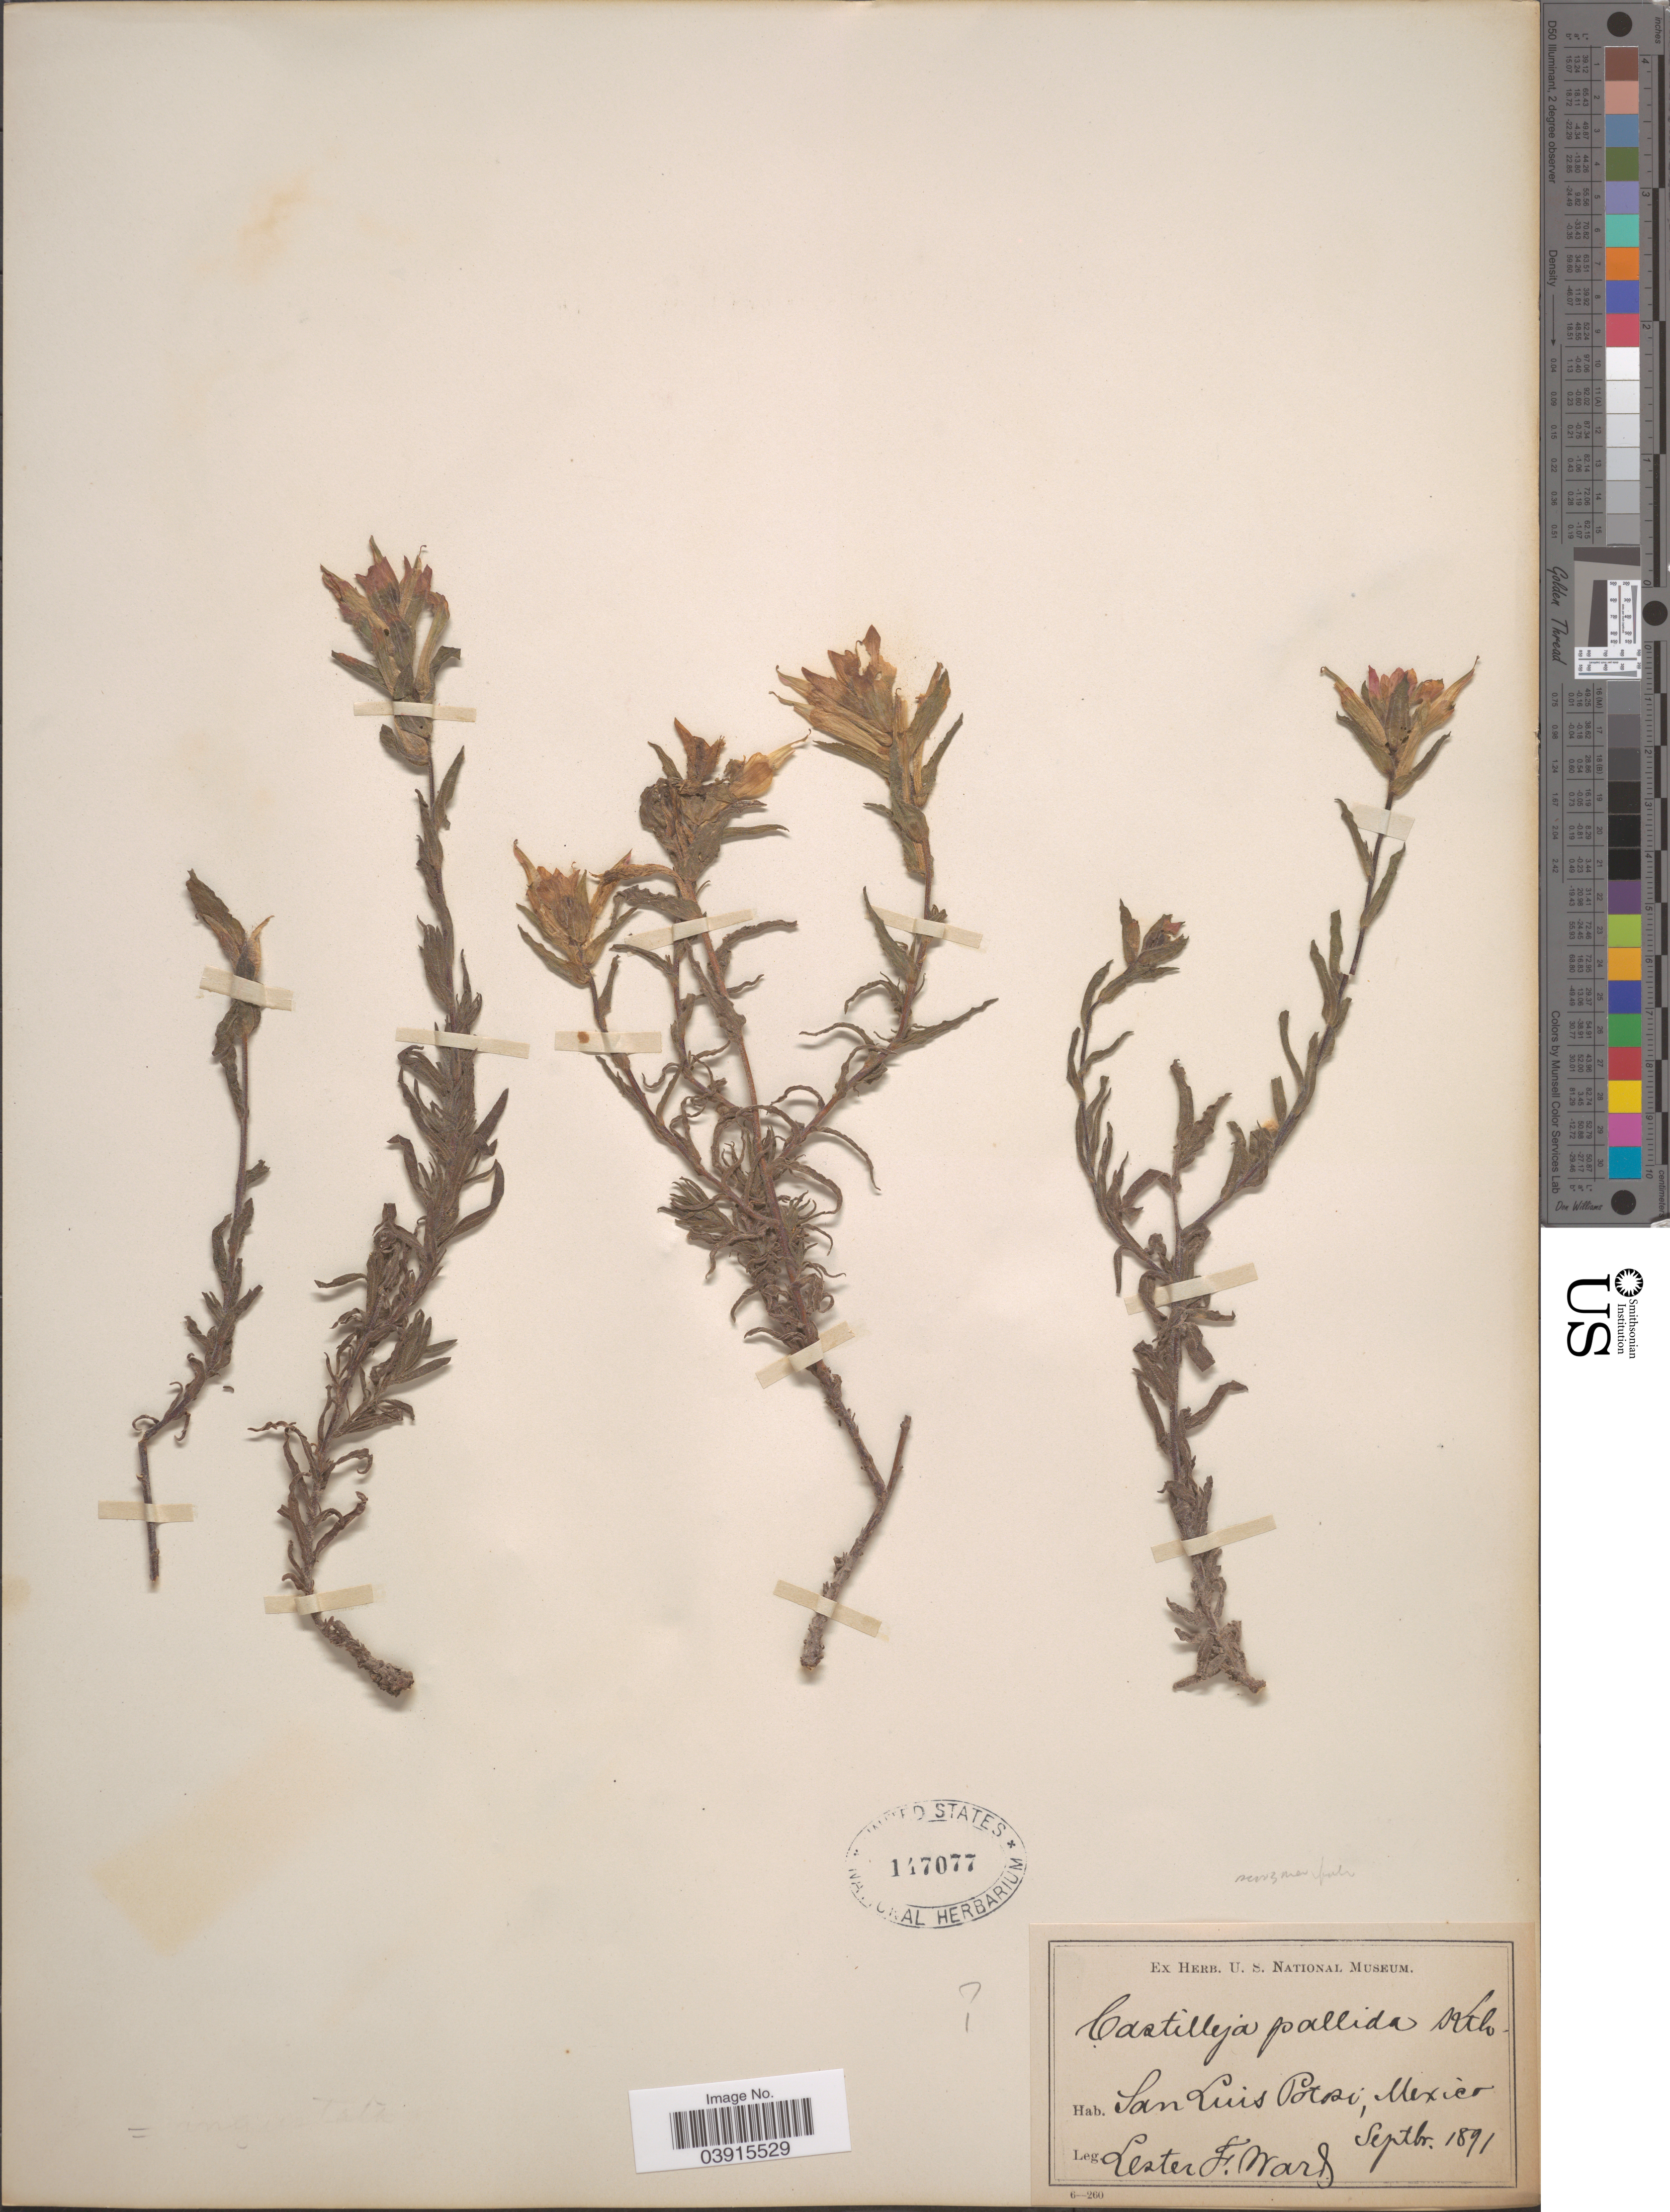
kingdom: Plantae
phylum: Tracheophyta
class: Magnoliopsida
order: Lamiales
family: Orobanchaceae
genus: Castilleja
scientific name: Castilleja scorzonerifolia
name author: Kunth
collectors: L. F. Ward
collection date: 1891-09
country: Mexico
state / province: San Luis Potosí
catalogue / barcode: US 147077